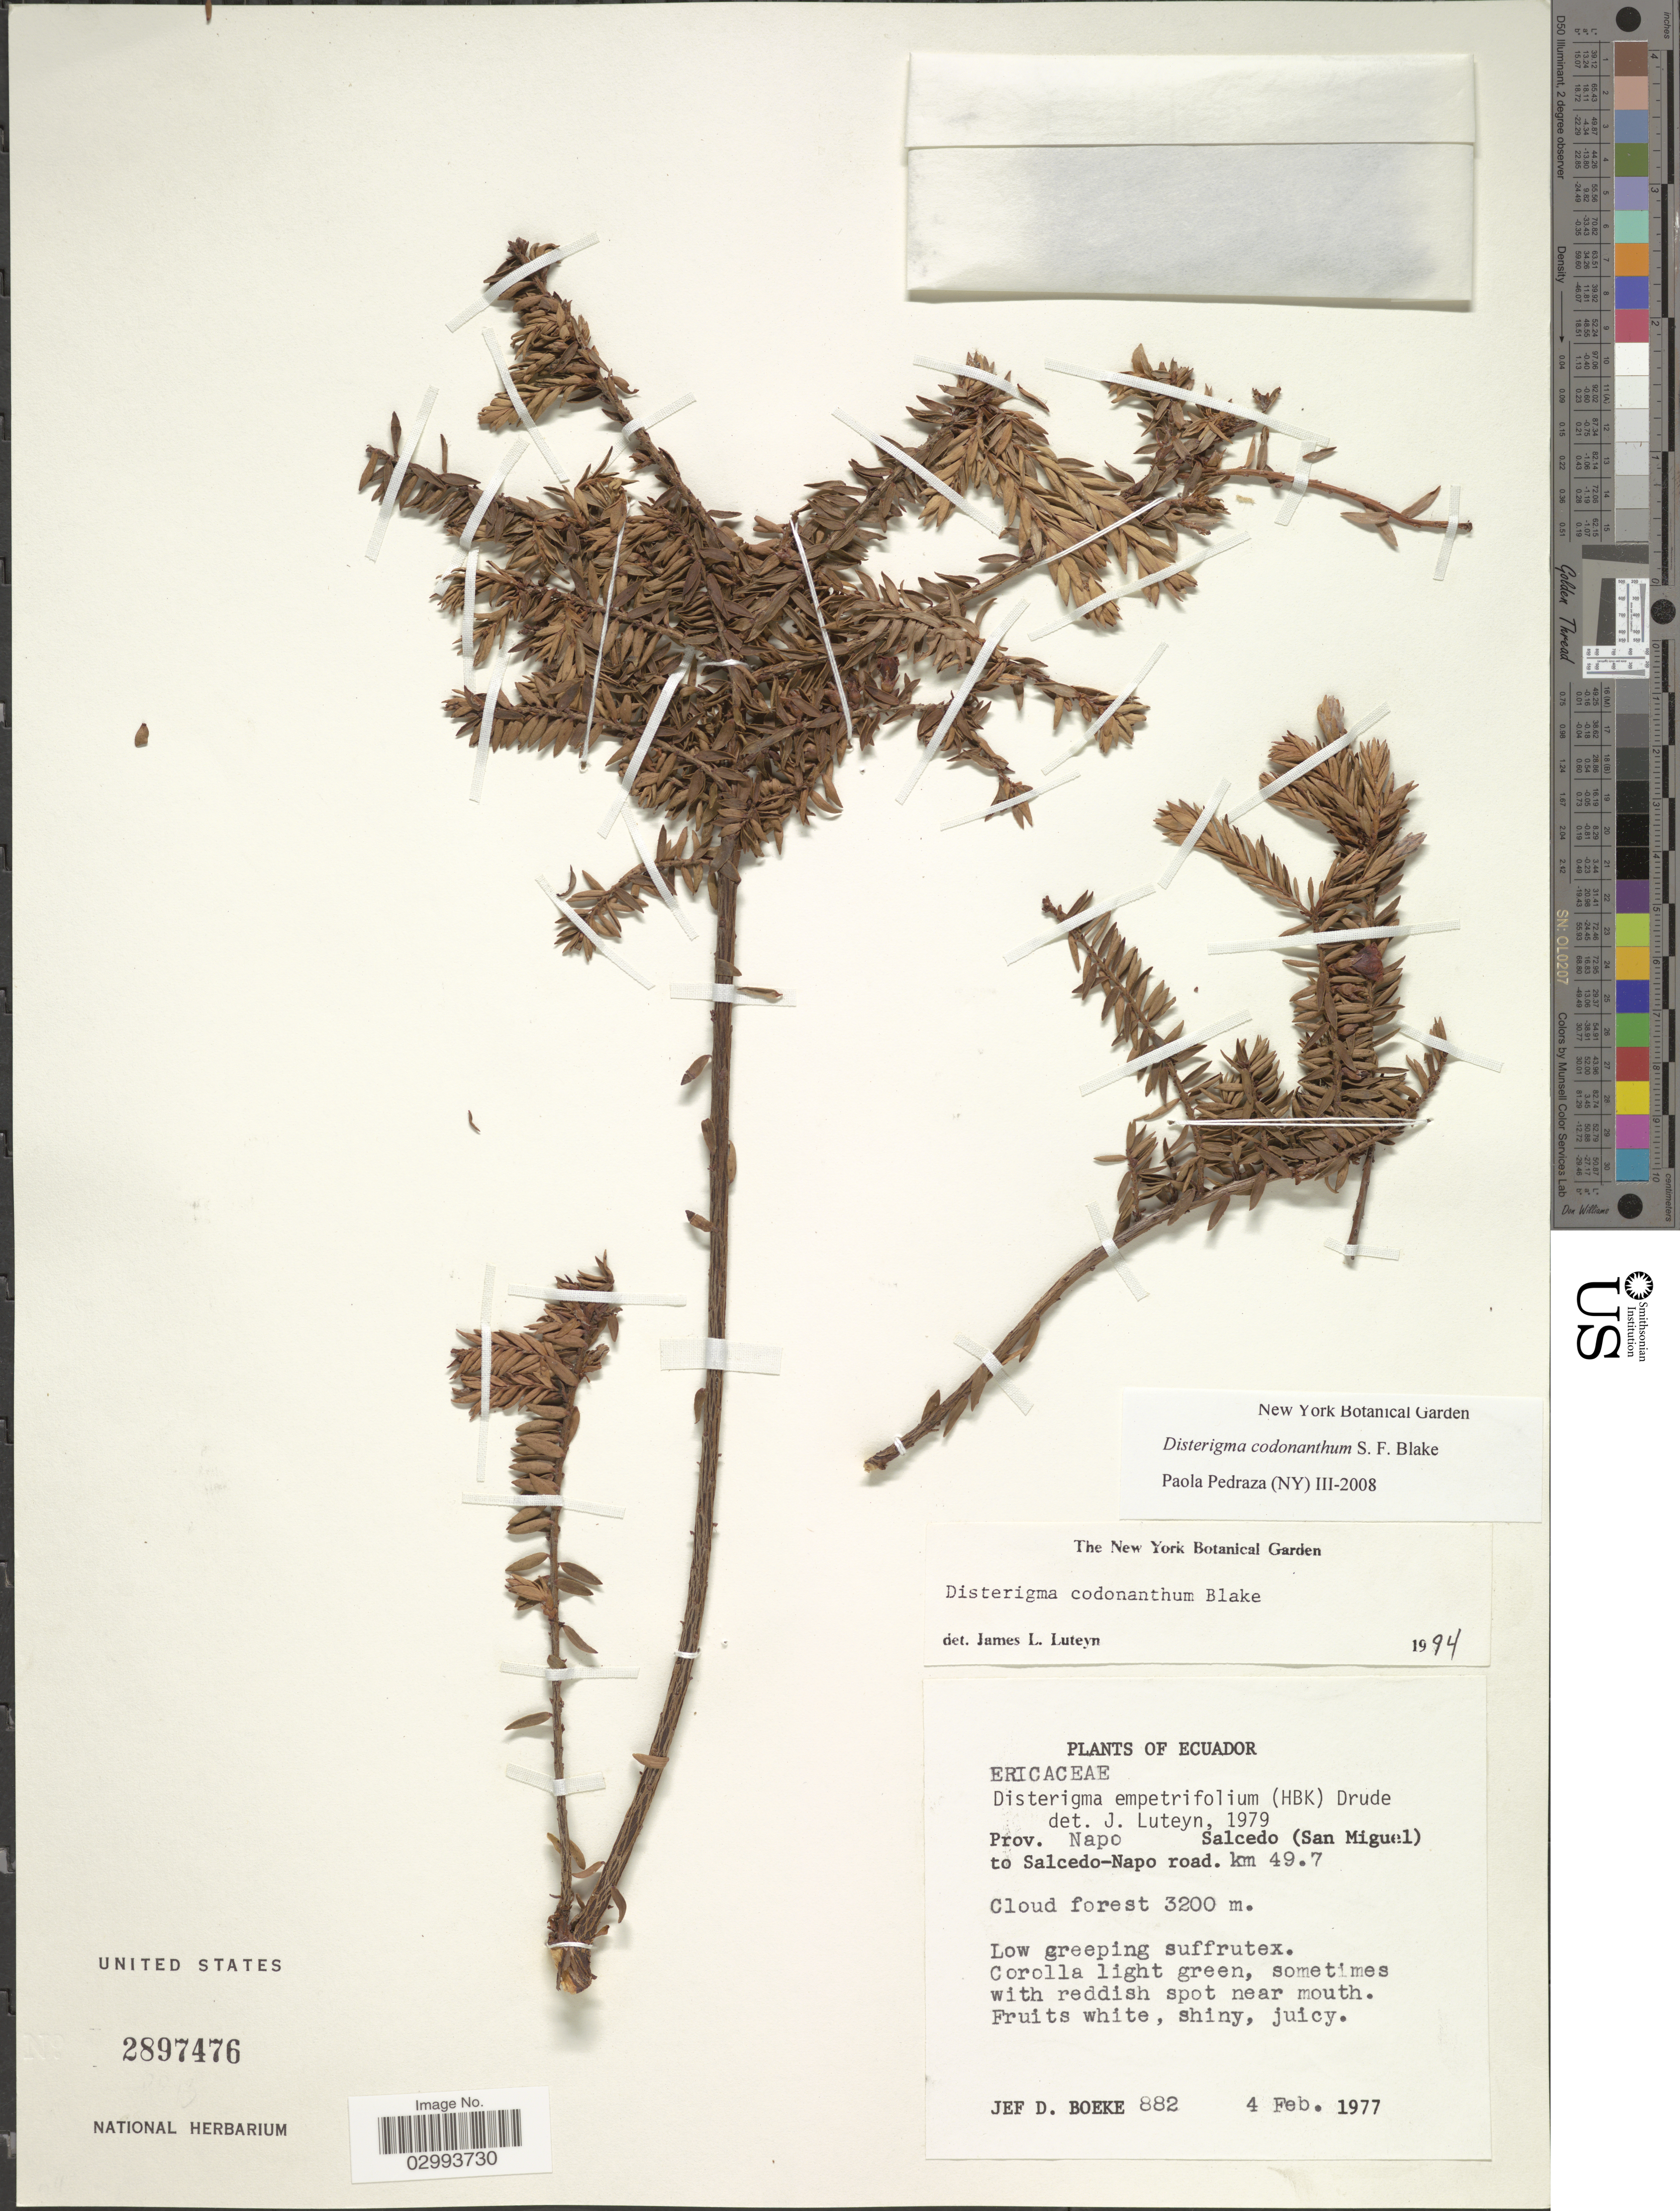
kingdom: Plantae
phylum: Tracheophyta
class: Magnoliopsida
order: Ericales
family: Ericaceae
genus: Disterigma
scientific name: Disterigma codonanthum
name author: S.F. Blake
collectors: J. Boeke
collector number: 882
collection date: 1977-02-04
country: Ecuador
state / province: Napo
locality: Salcedo (San Miguel) to Salcedo-Napo road. km 49.7.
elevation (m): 3200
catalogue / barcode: US 2897476